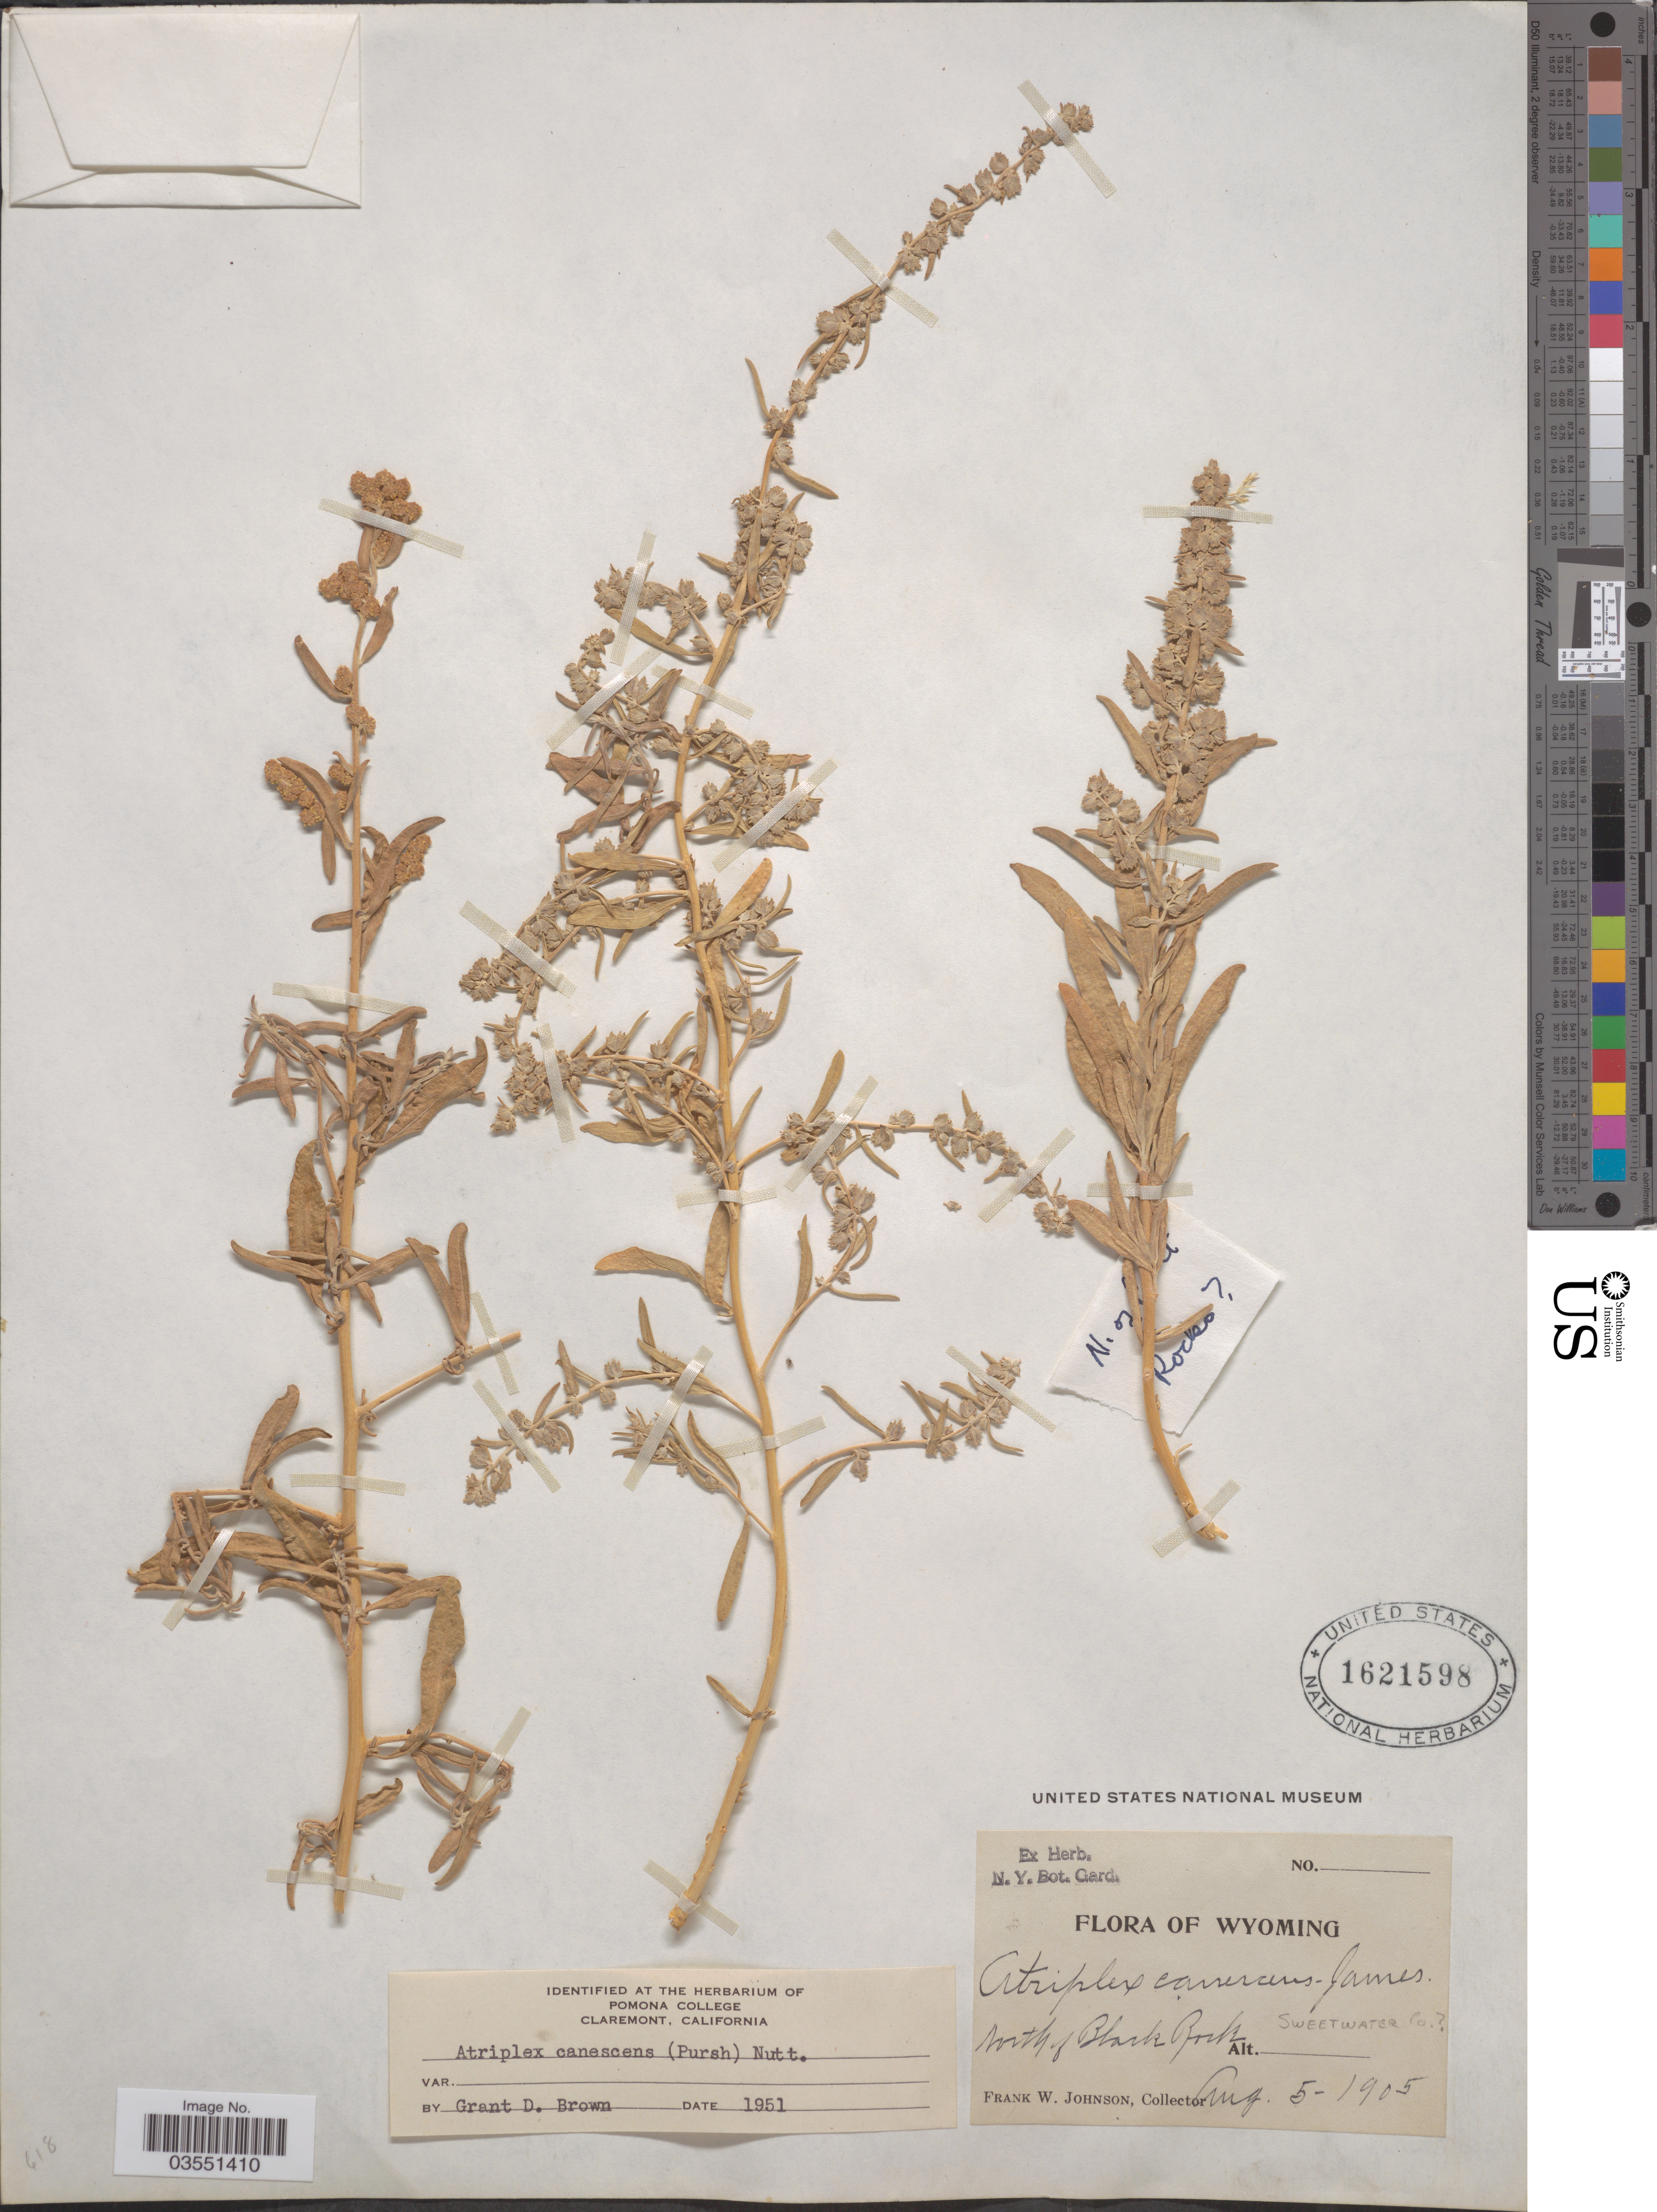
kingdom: Plantae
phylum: Tracheophyta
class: Magnoliopsida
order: Caryophyllales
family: Amaranthaceae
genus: Atriplex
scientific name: Atriplex canescens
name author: (Pursh) Nutt.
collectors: F. W. Johnson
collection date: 1905-08-05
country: United States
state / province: Wyoming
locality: North of Black Rock. Sweetwater Co. [unsure placement]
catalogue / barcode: US 1621598